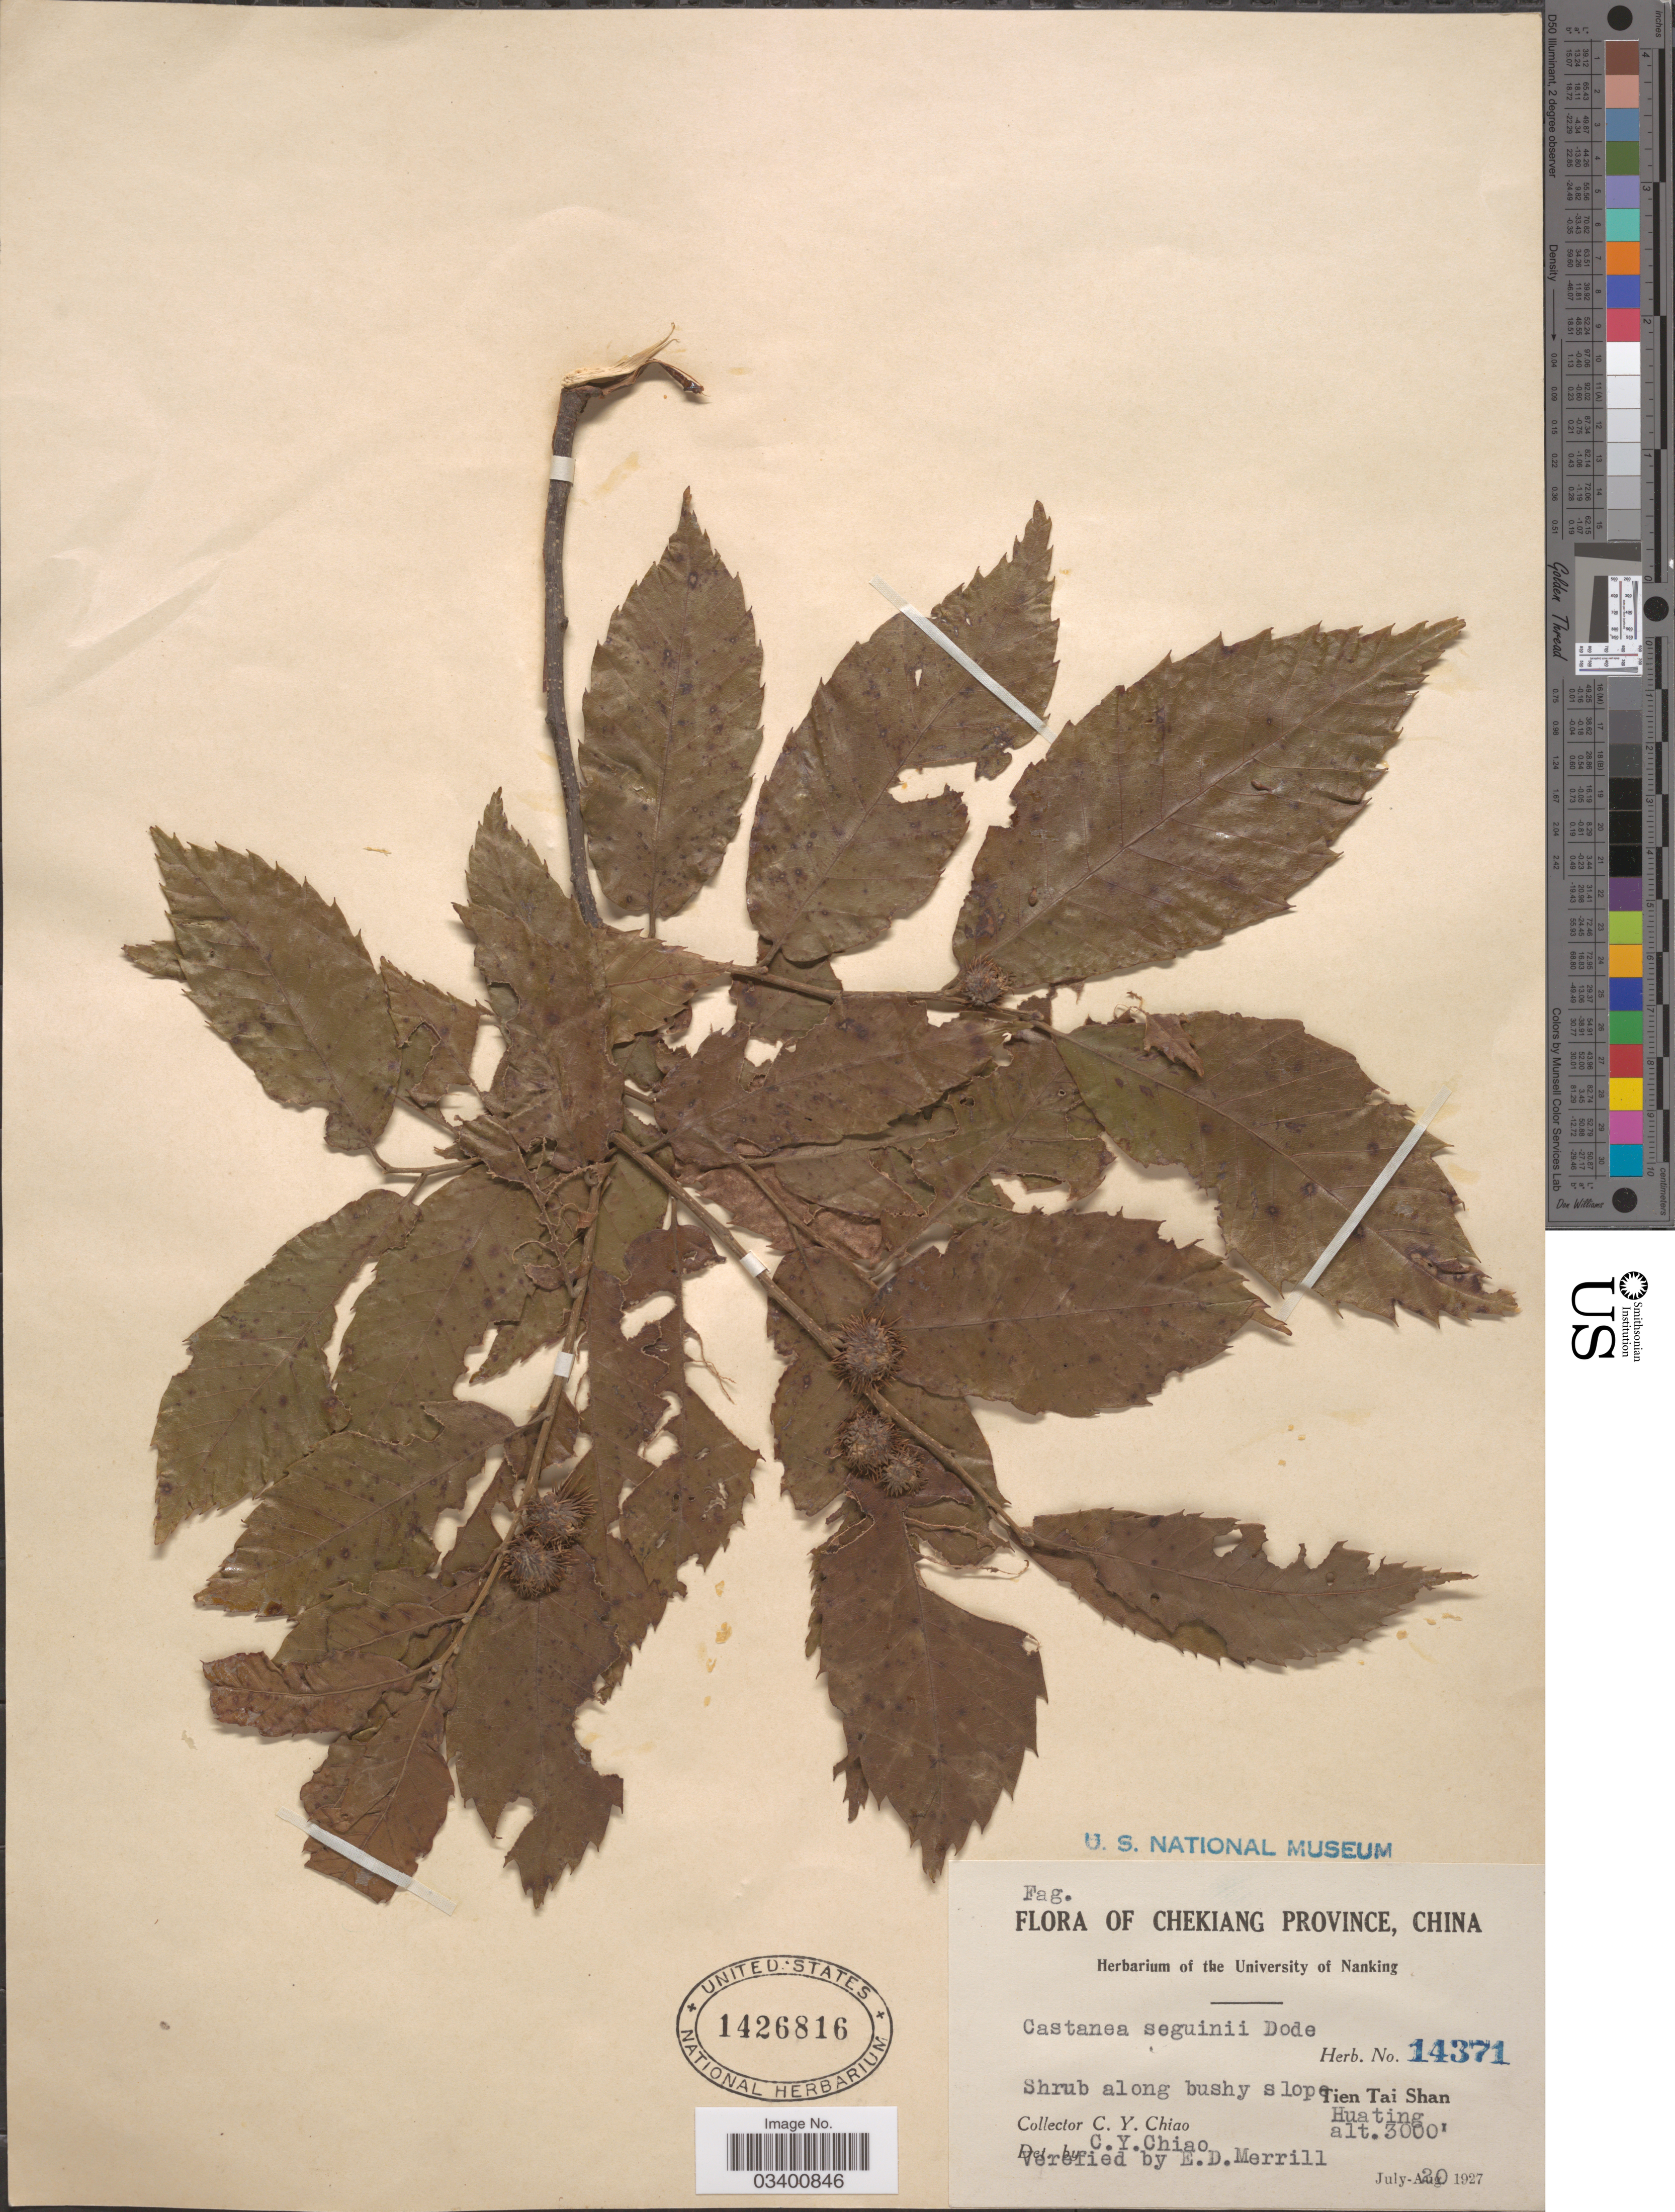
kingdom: Plantae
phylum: Tracheophyta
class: Magnoliopsida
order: Fagales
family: Fagaceae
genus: Castanea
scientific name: Castanea seguinii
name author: Dode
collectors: C. Y. Chiao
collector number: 14371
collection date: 1927-07-20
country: China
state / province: Zhejiang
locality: Chekiang Province. Tien Tai Shan. Huating.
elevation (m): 914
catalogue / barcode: US 1426816